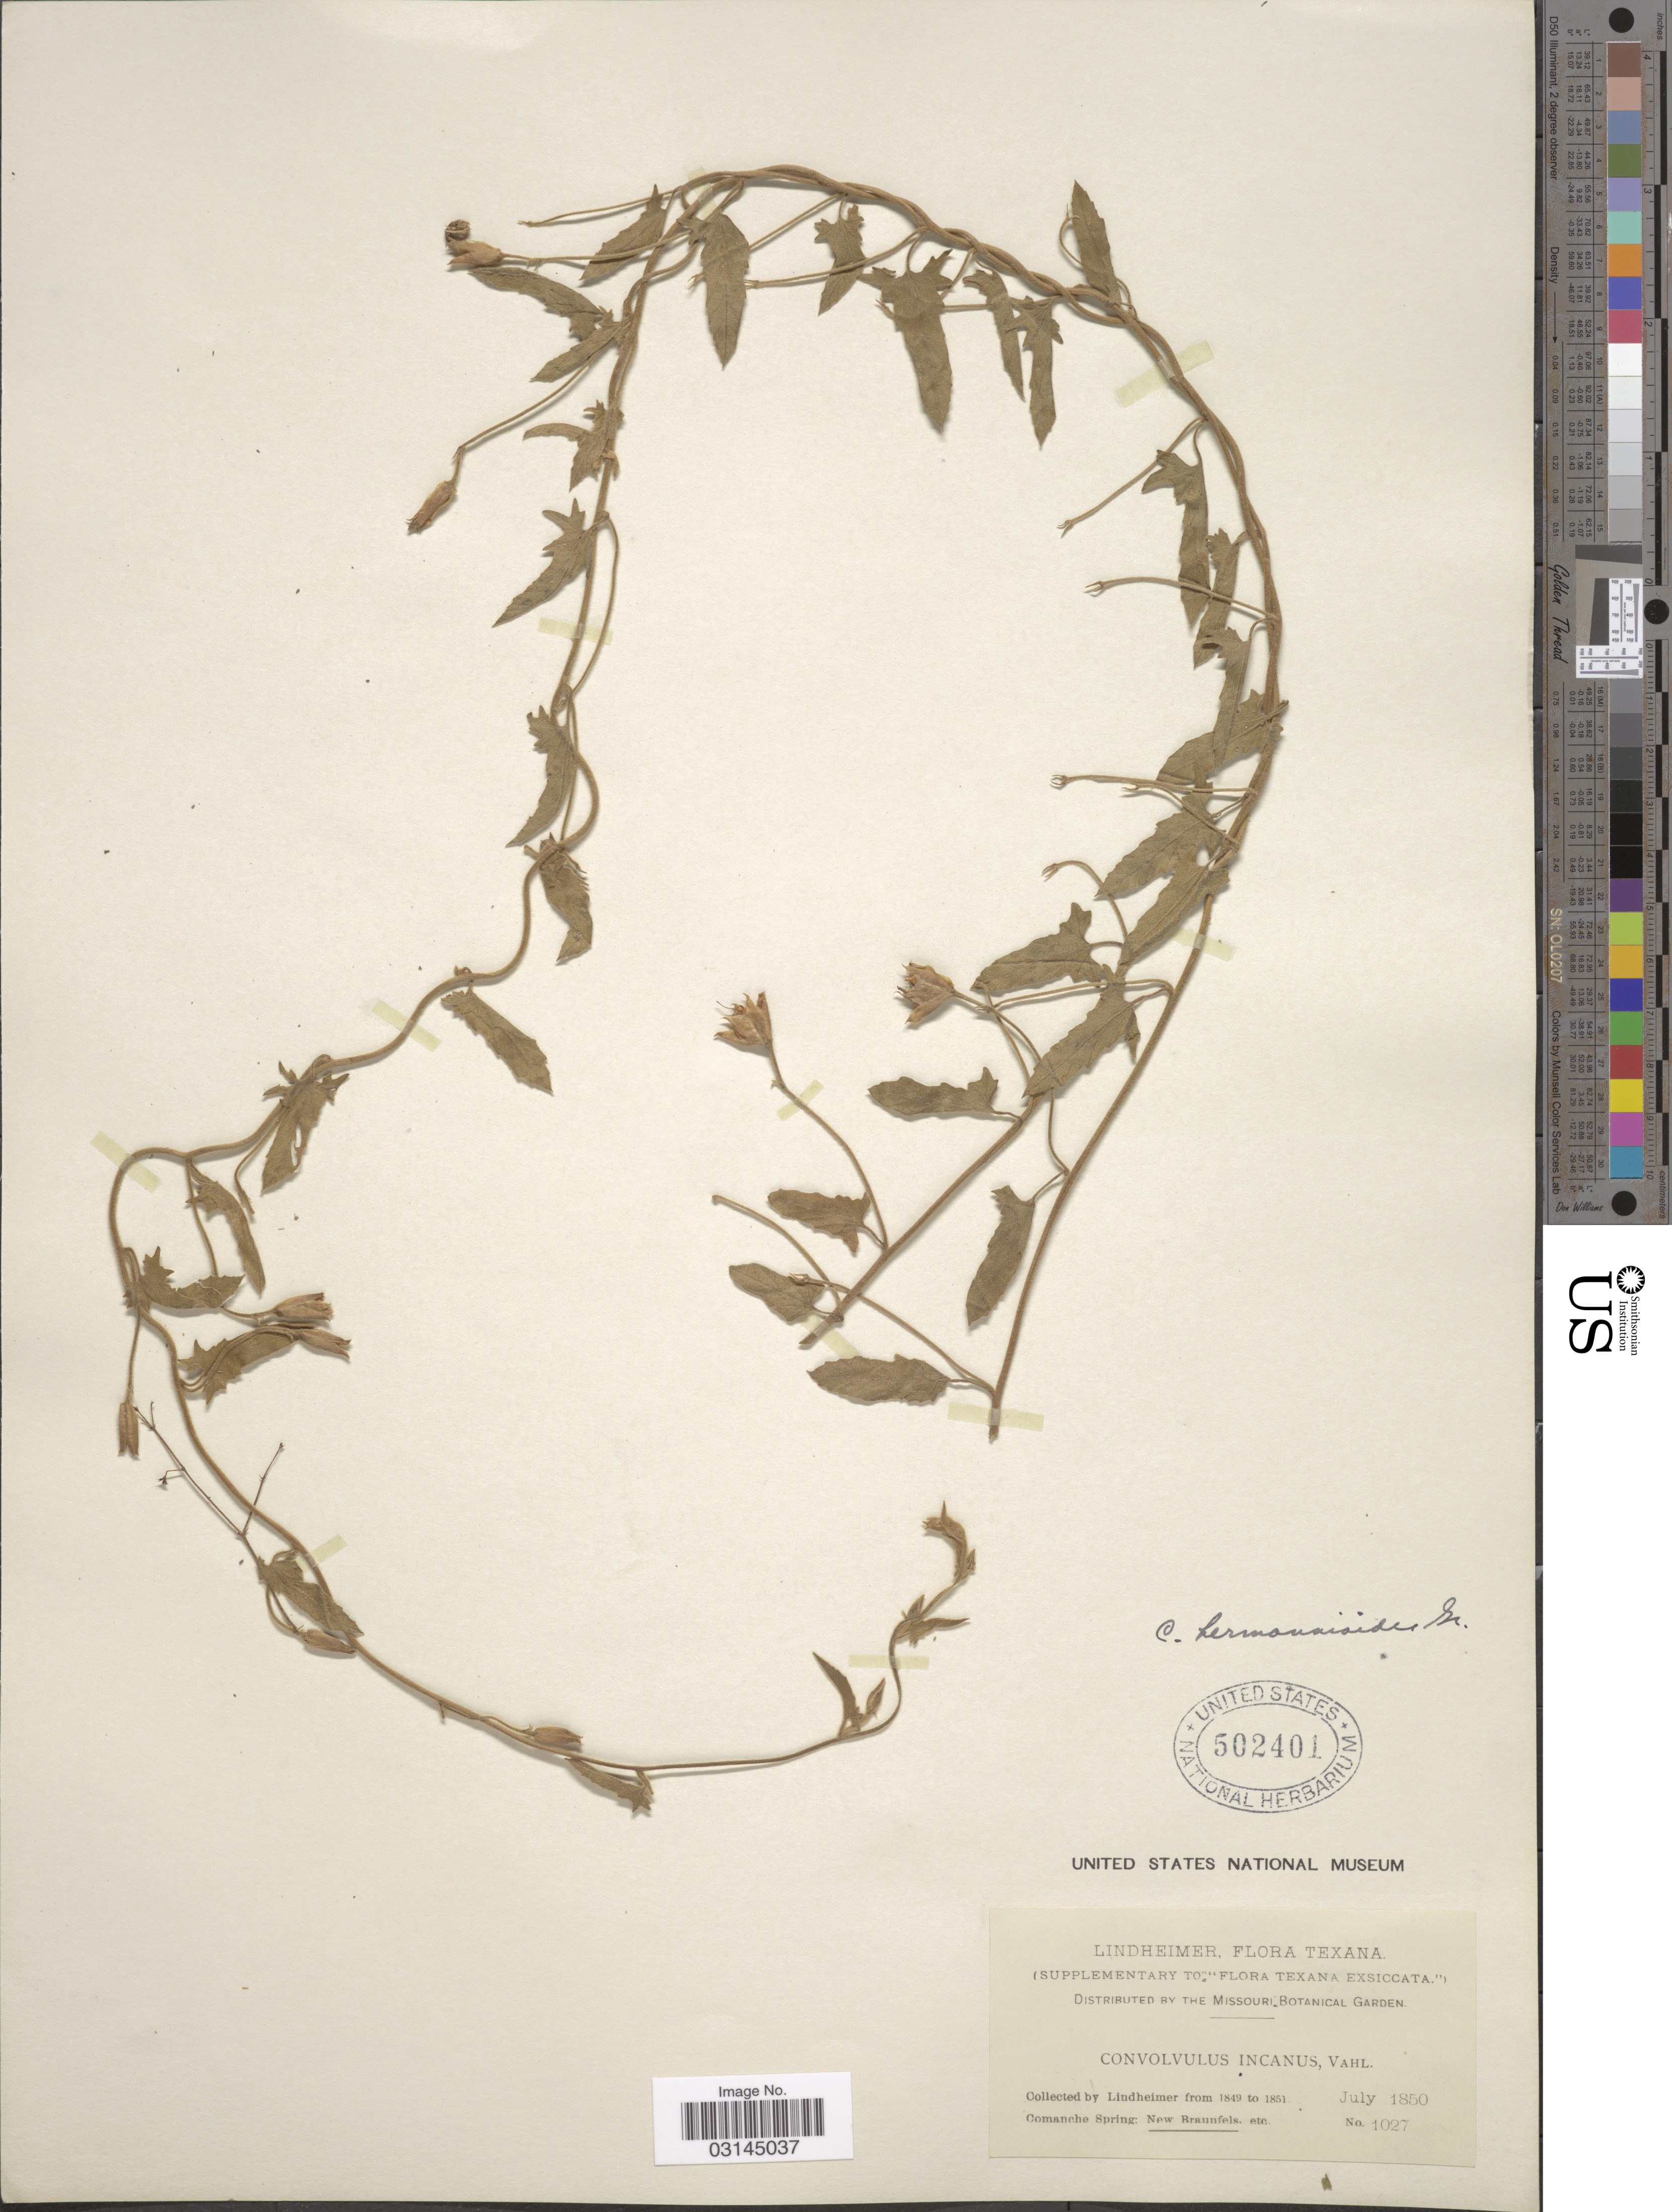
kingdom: Plantae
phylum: Tracheophyta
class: Magnoliopsida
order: Solanales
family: Convolvulaceae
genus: Convolvulus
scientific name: Convolvulus incanus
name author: Vahl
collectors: -. Lindheimer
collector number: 1027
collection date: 1850-07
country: United States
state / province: Texas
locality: Comanche Spring: New Braunfels. etc.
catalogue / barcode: US 502401